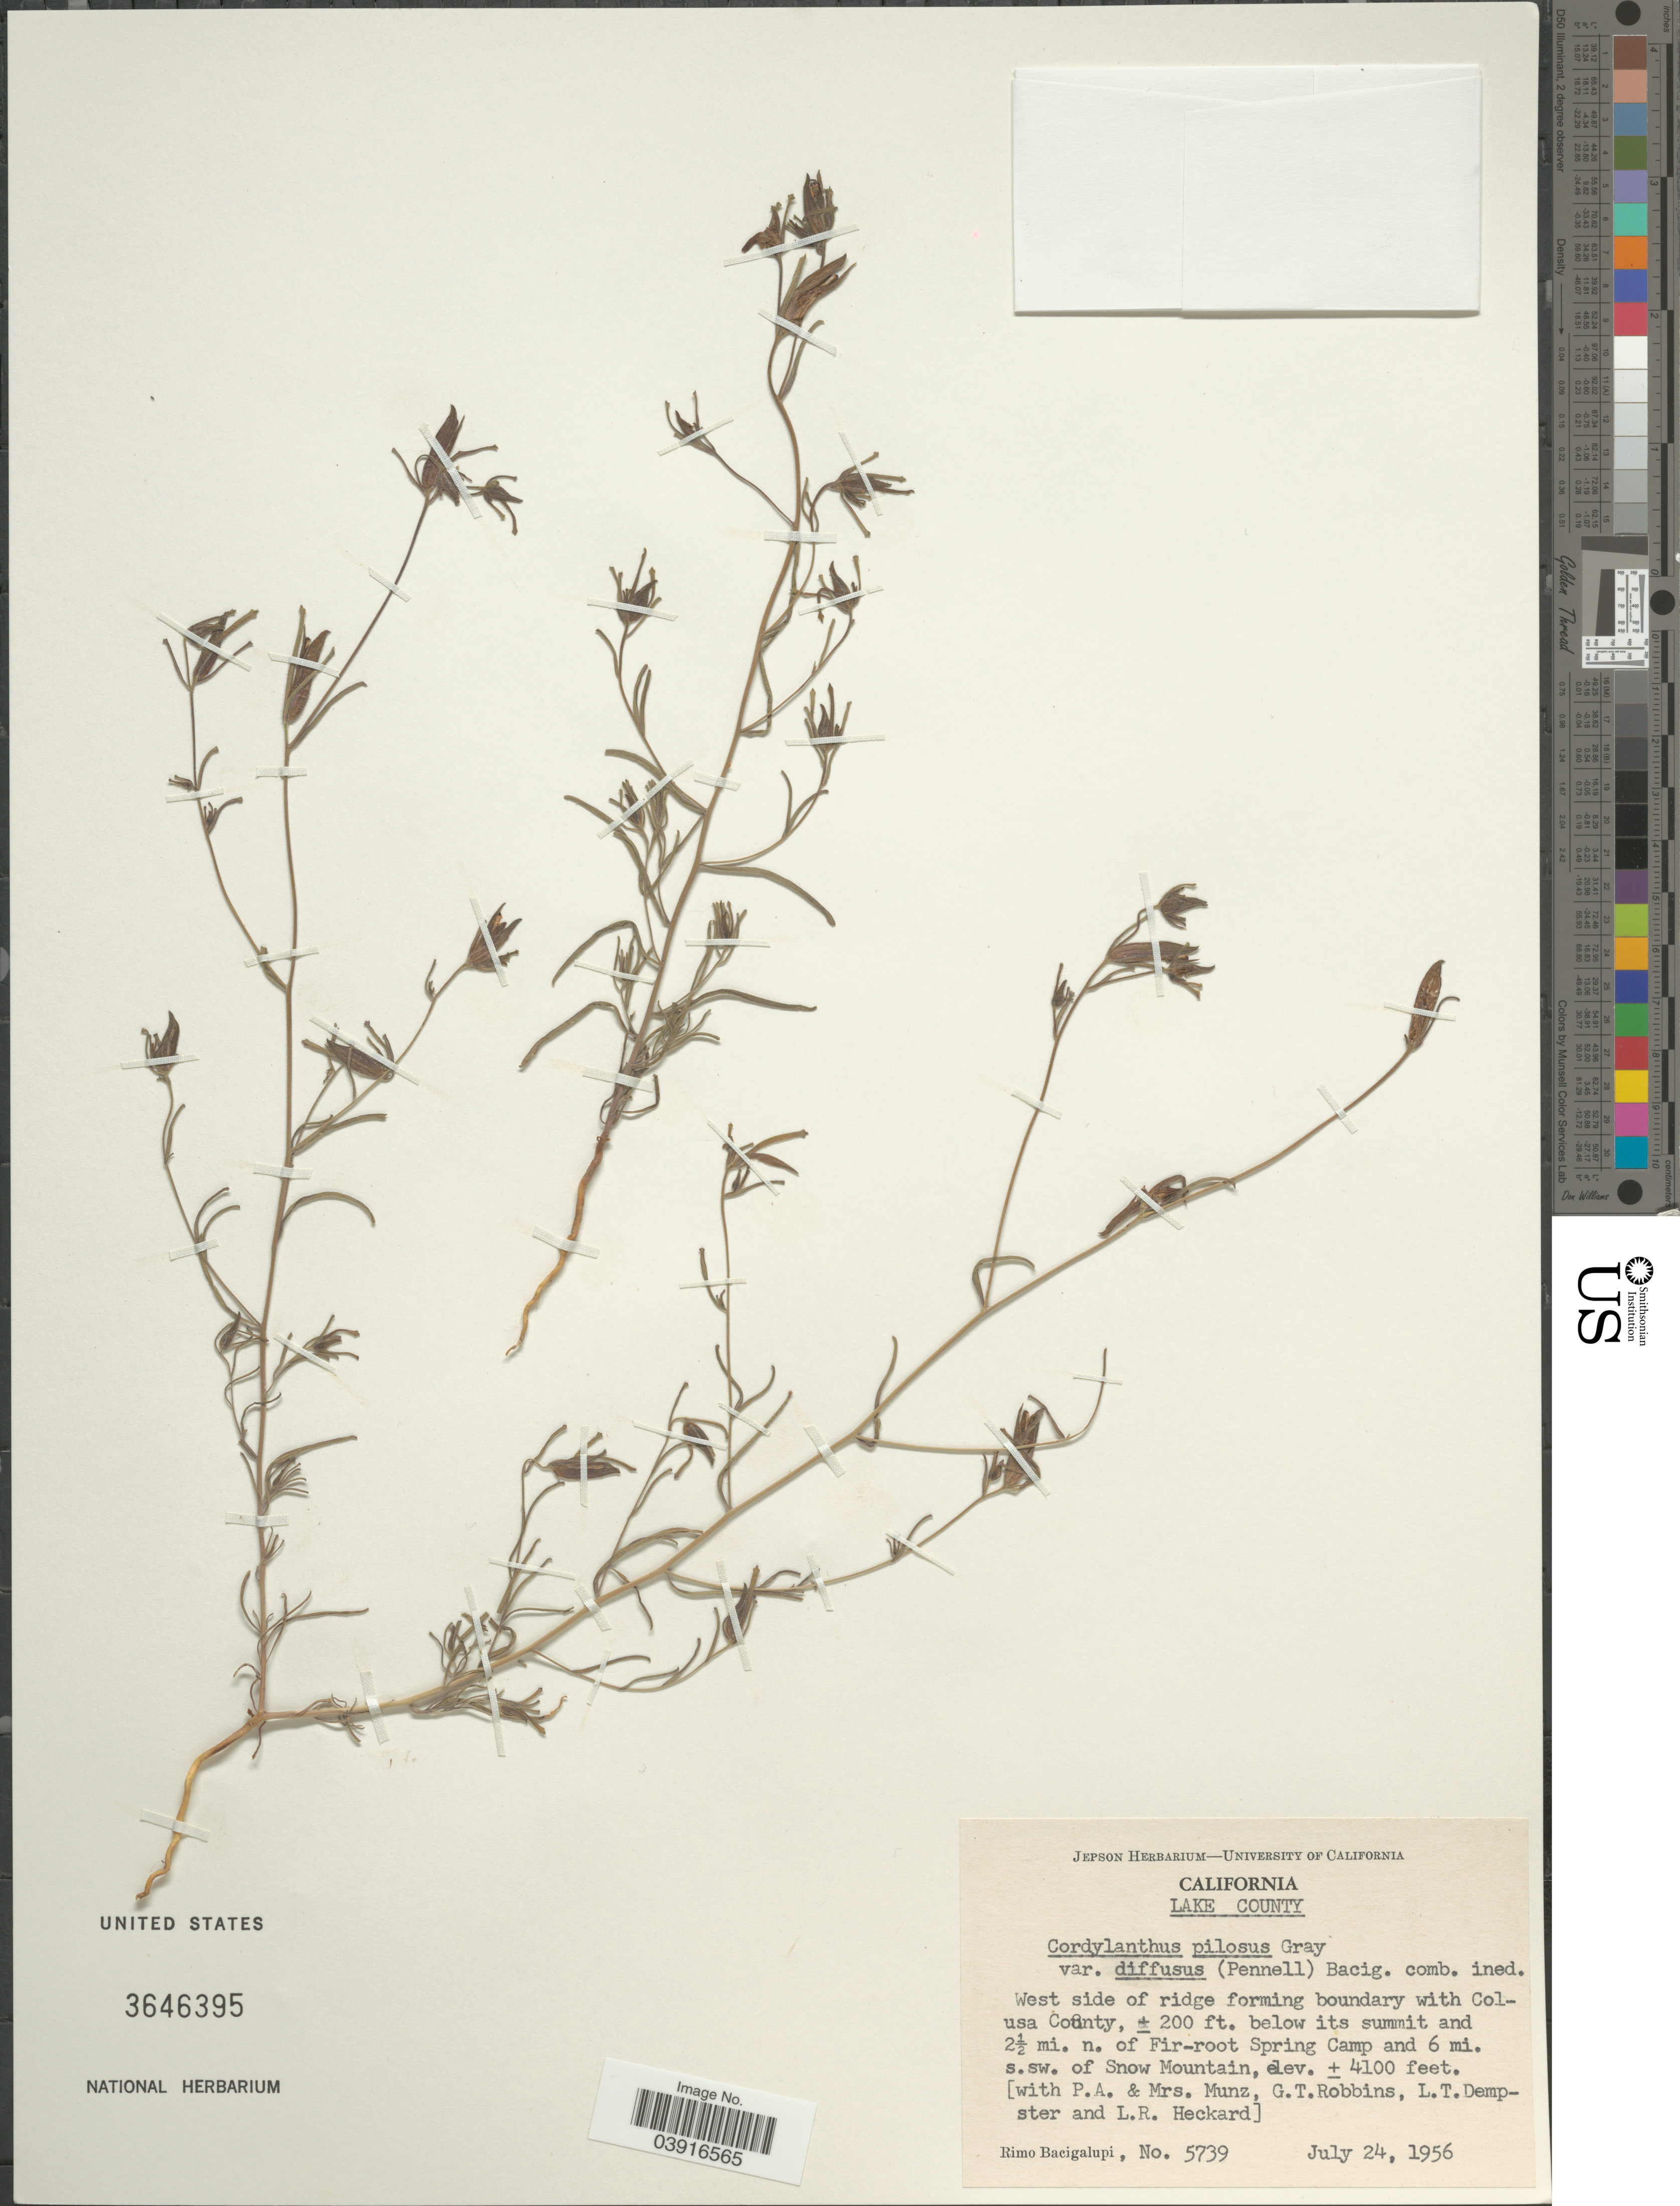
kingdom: Plantae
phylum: Tracheophyta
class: Magnoliopsida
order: Lamiales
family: Orobanchaceae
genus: Cordylanthus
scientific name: Cordylanthus pilosus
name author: A. Gray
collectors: R. Bacigalupi, P. A. Munz, Munz, G. T. Robbins & et al.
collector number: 5739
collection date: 1956-07-24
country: United States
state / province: California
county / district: Lake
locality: Lake County. West side of ridge forming boundary with Colusa County, ± 200 ft. below its summit and 2½ mi. n. of Fir-root Spring Camp and 6 mi. s.sw. of Snow Mountain.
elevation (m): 1250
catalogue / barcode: US 3646395